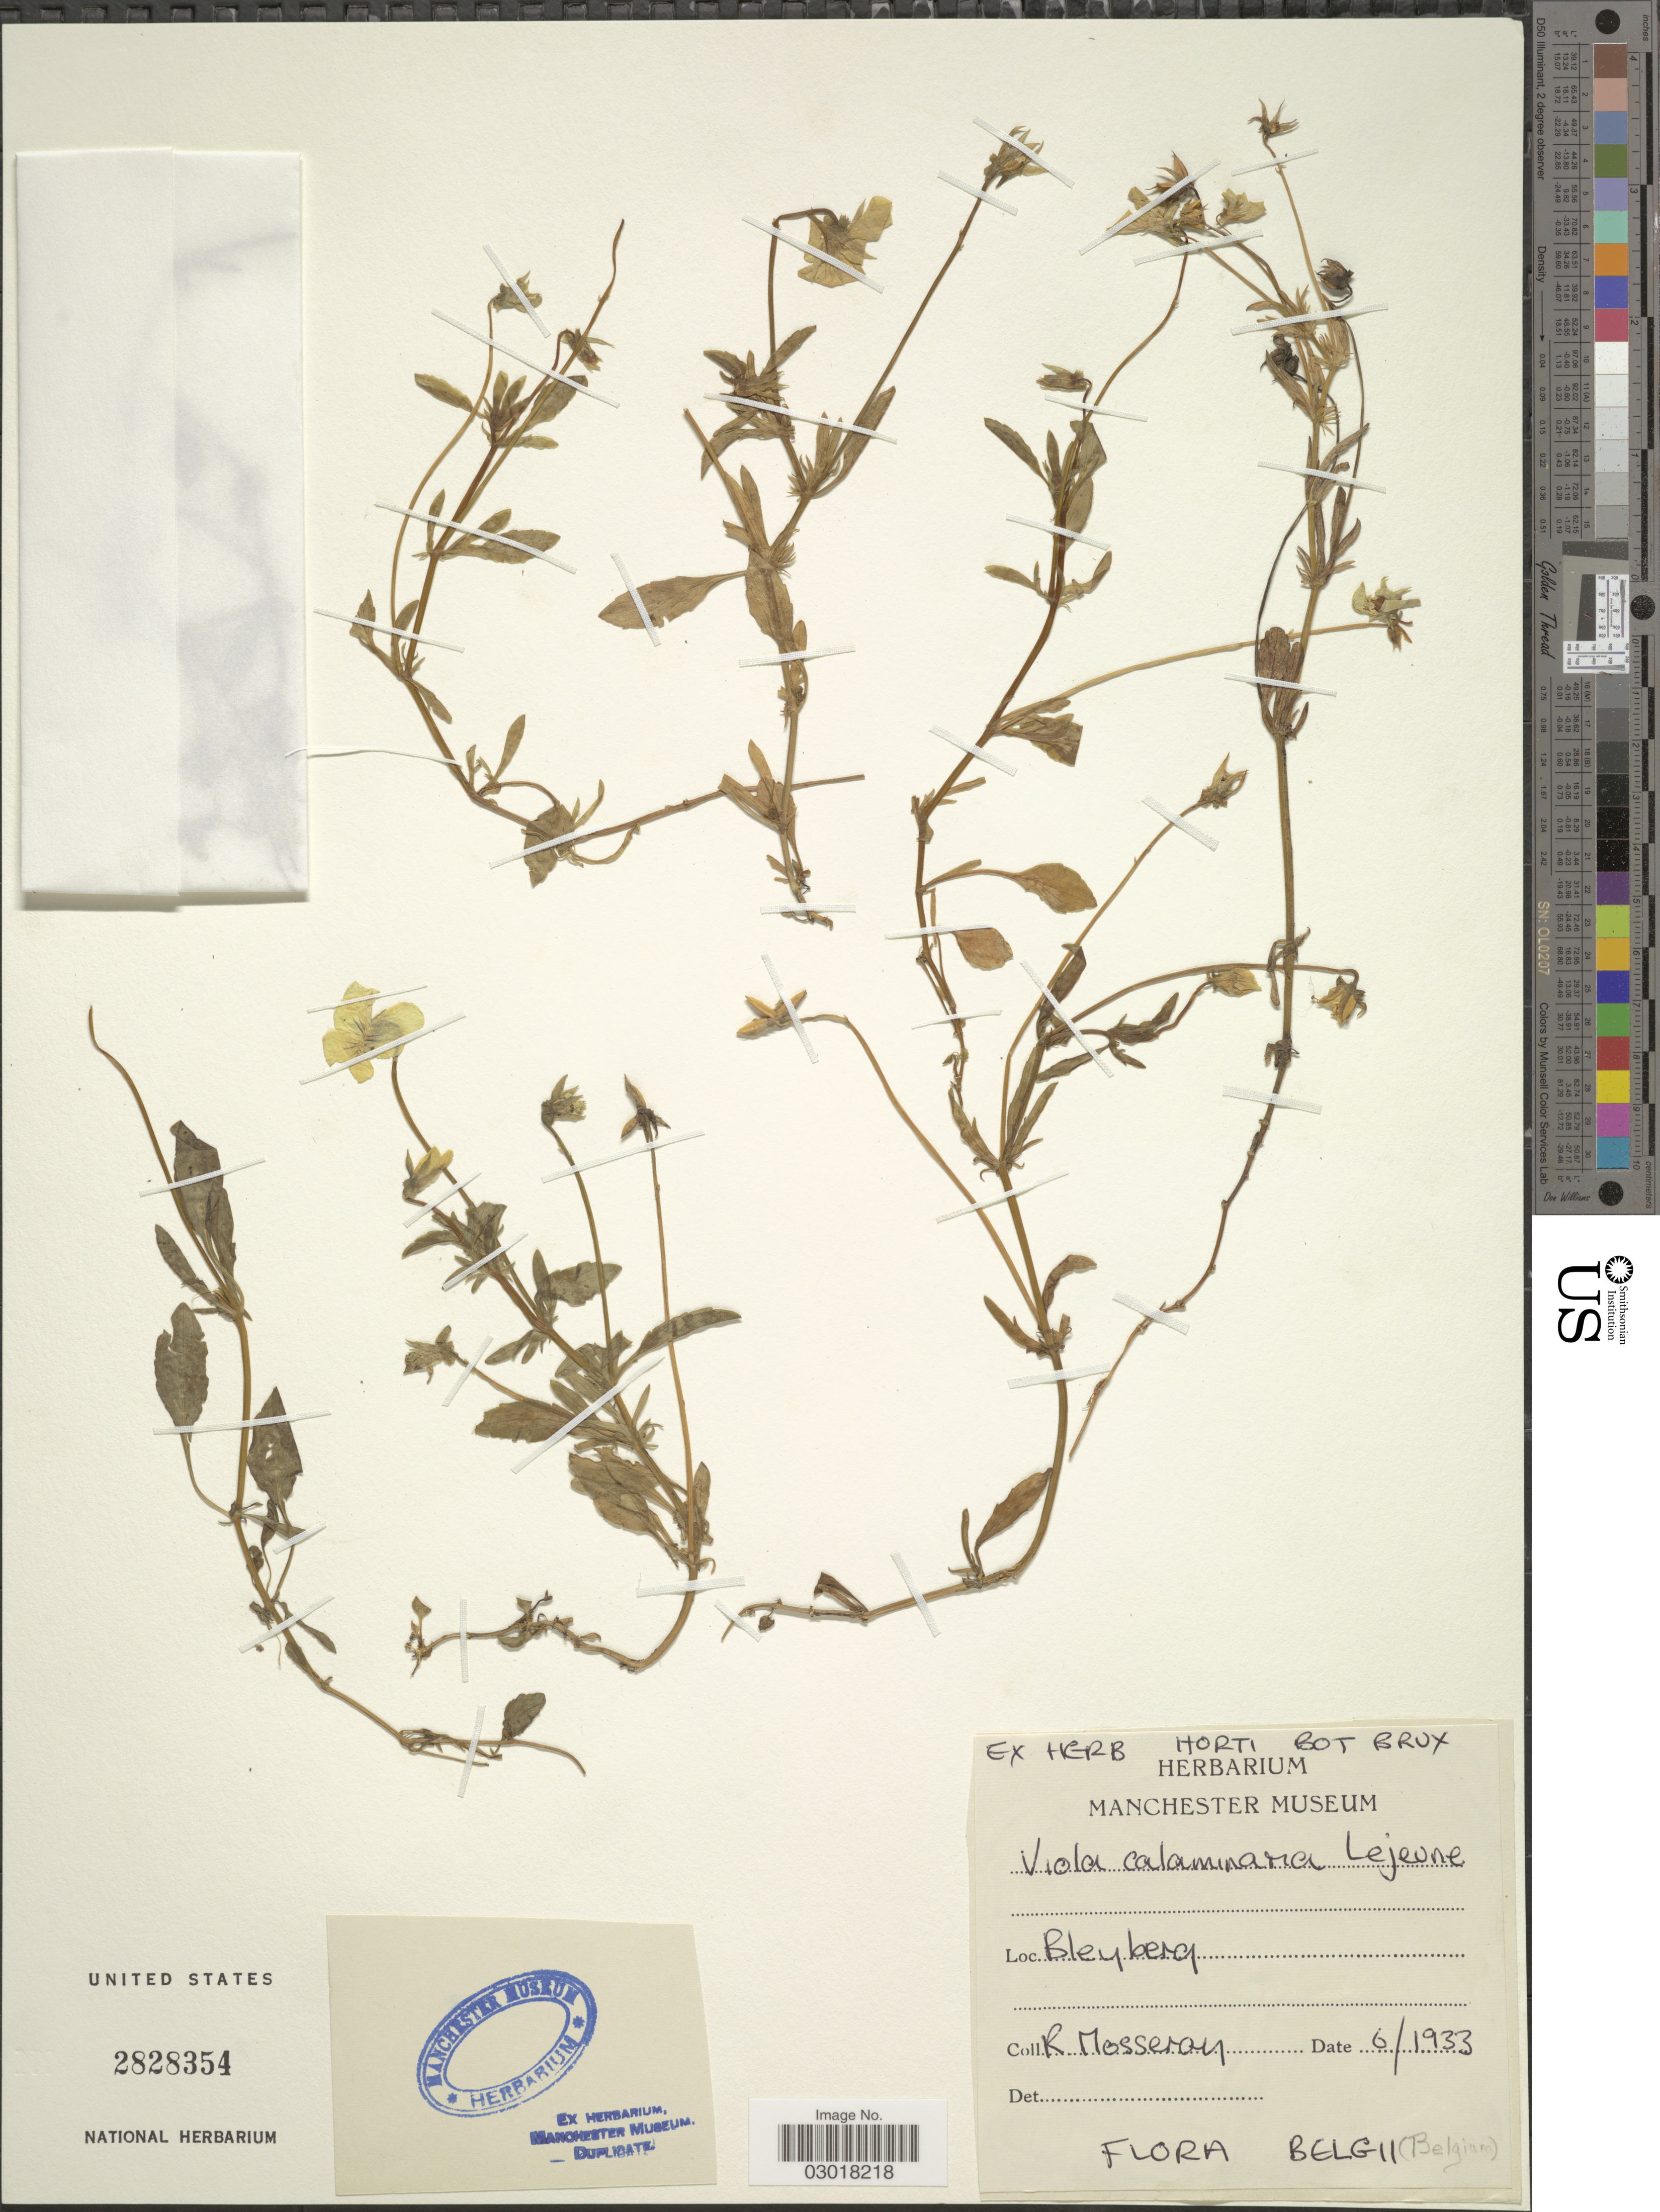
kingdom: Plantae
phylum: Tracheophyta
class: Magnoliopsida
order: Malpighiales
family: Violaceae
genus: Viola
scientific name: Viola calaminaria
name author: (Ging.) Lej.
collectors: R. Mosseray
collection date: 1933-06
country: Belgium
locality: Bleyberg.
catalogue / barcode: US 2828354